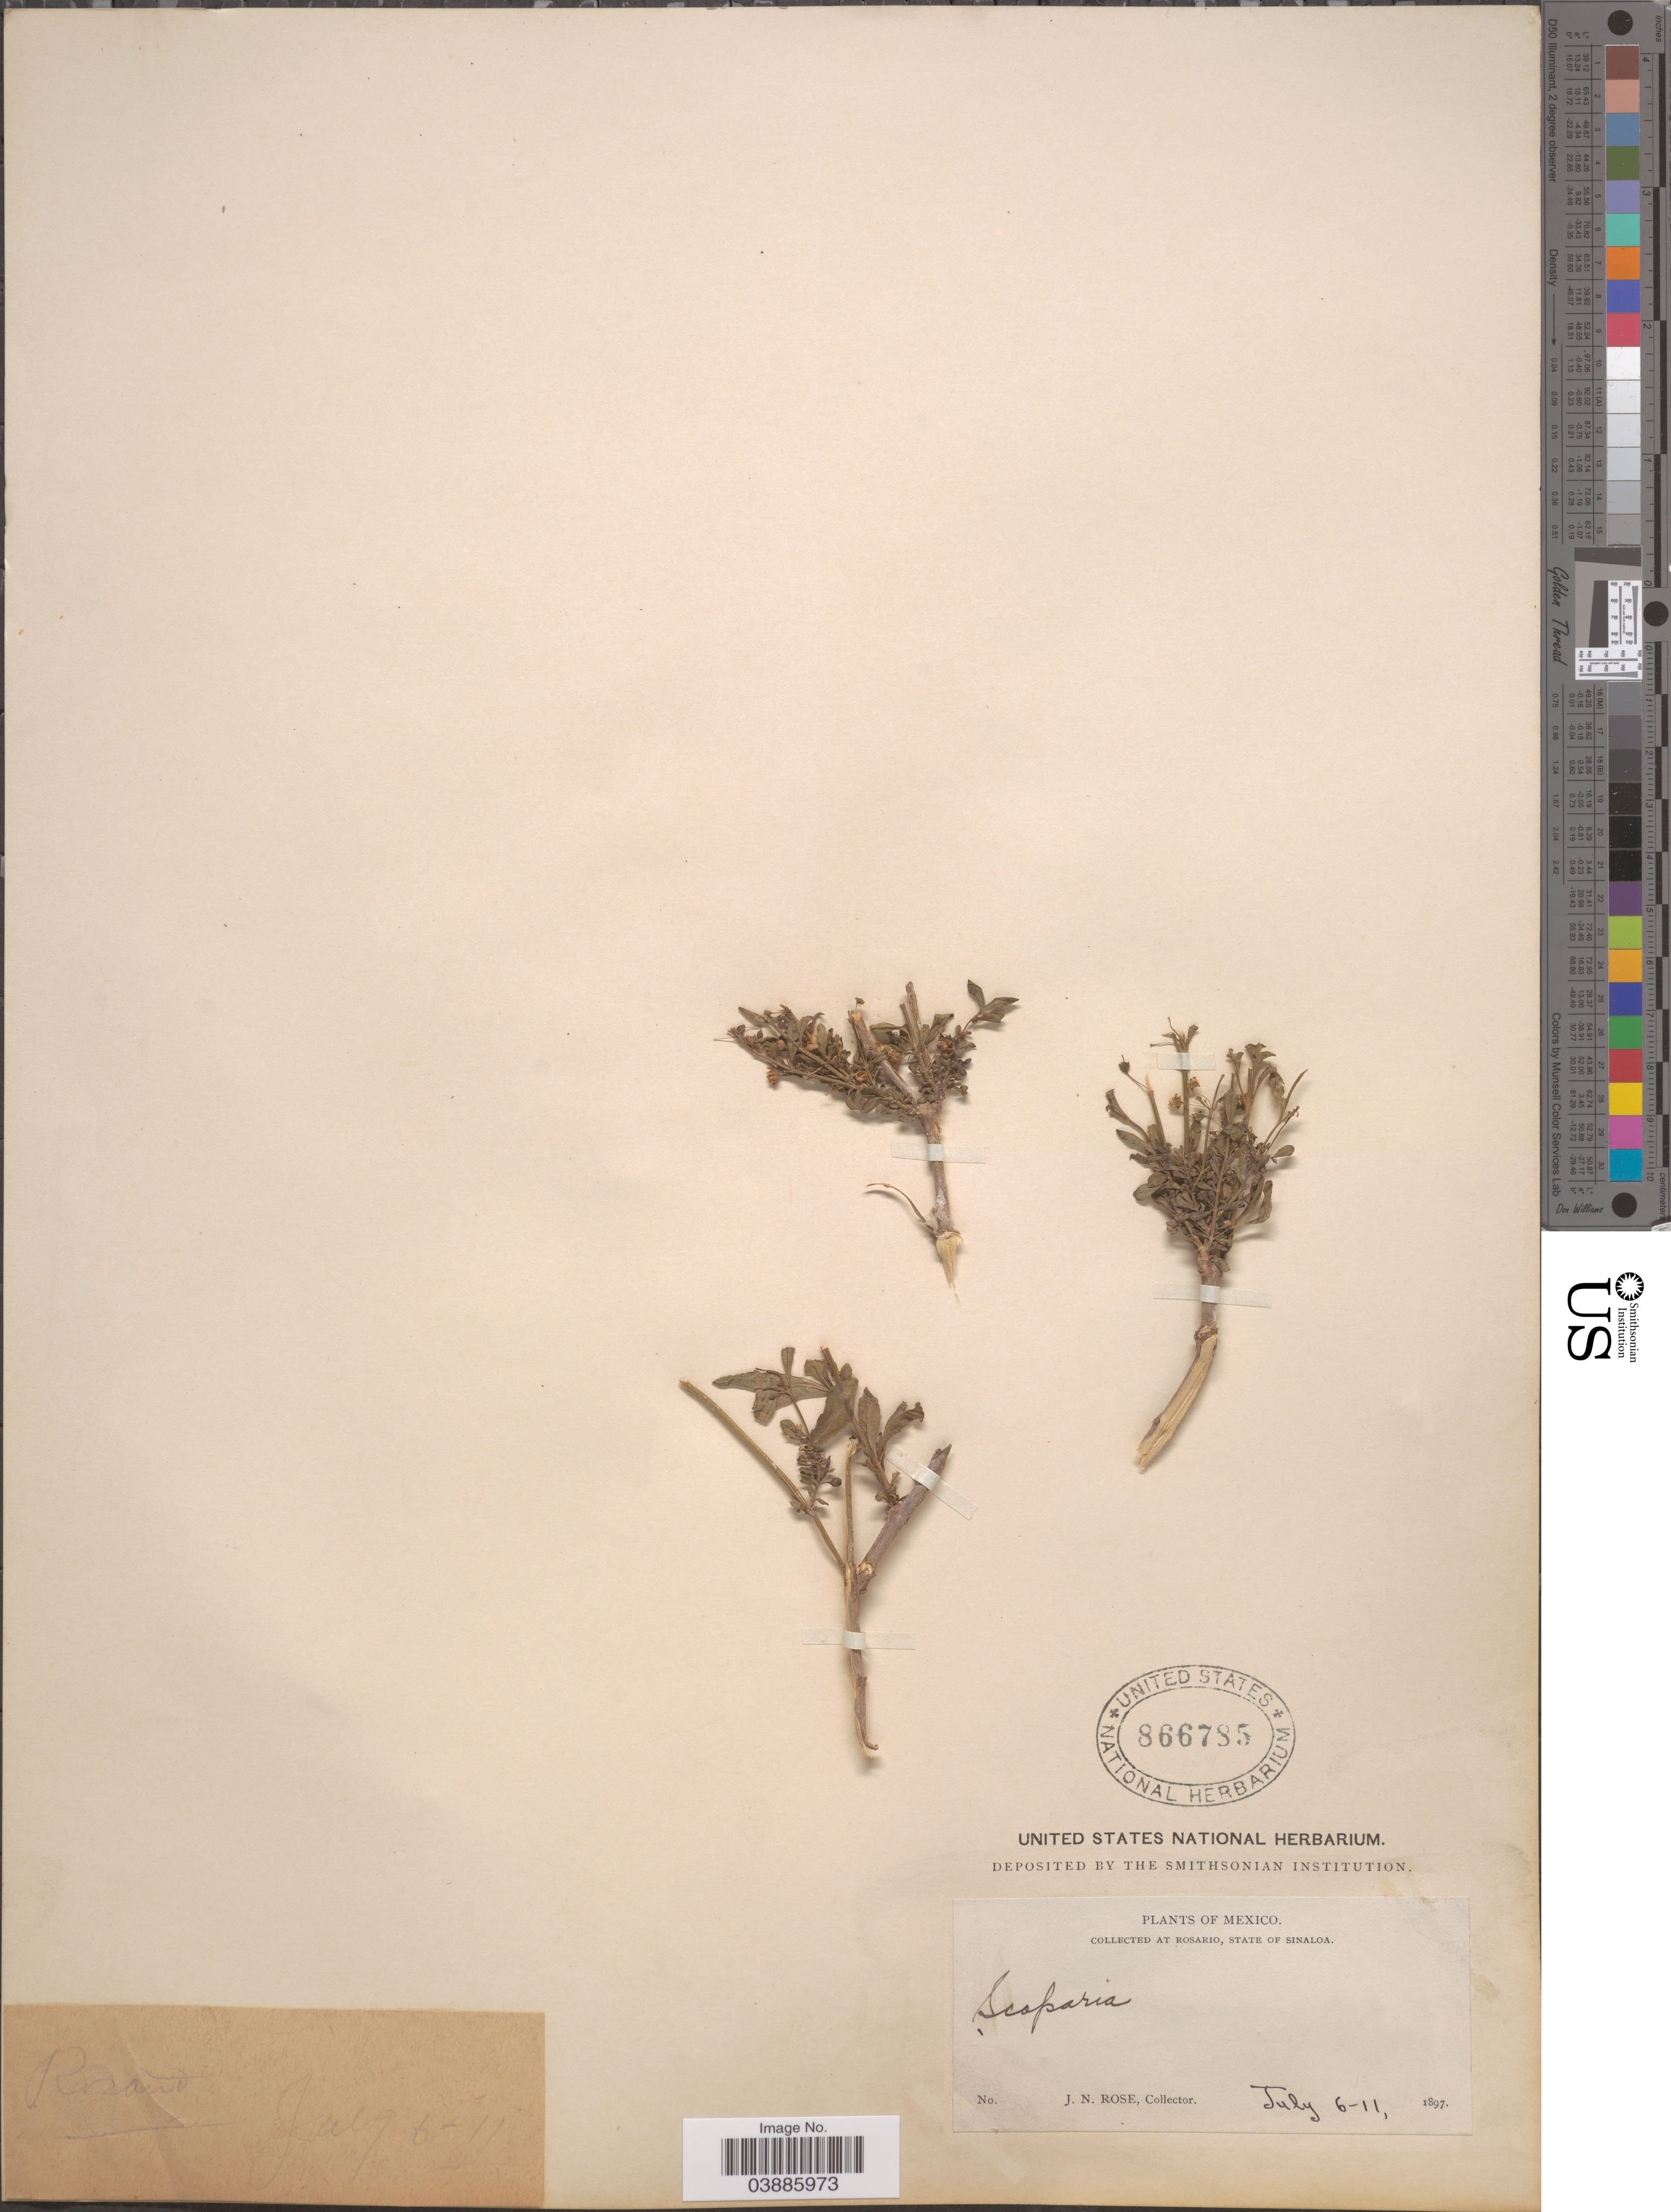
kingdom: Plantae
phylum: Tracheophyta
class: Magnoliopsida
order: Lamiales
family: Plantaginaceae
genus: Scoparia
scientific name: Scoparia dulcis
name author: L.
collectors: J. N. Rose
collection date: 1897-07-06/1897-07-11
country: Mexico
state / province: Sinaloa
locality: At Rosario.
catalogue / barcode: US 866785